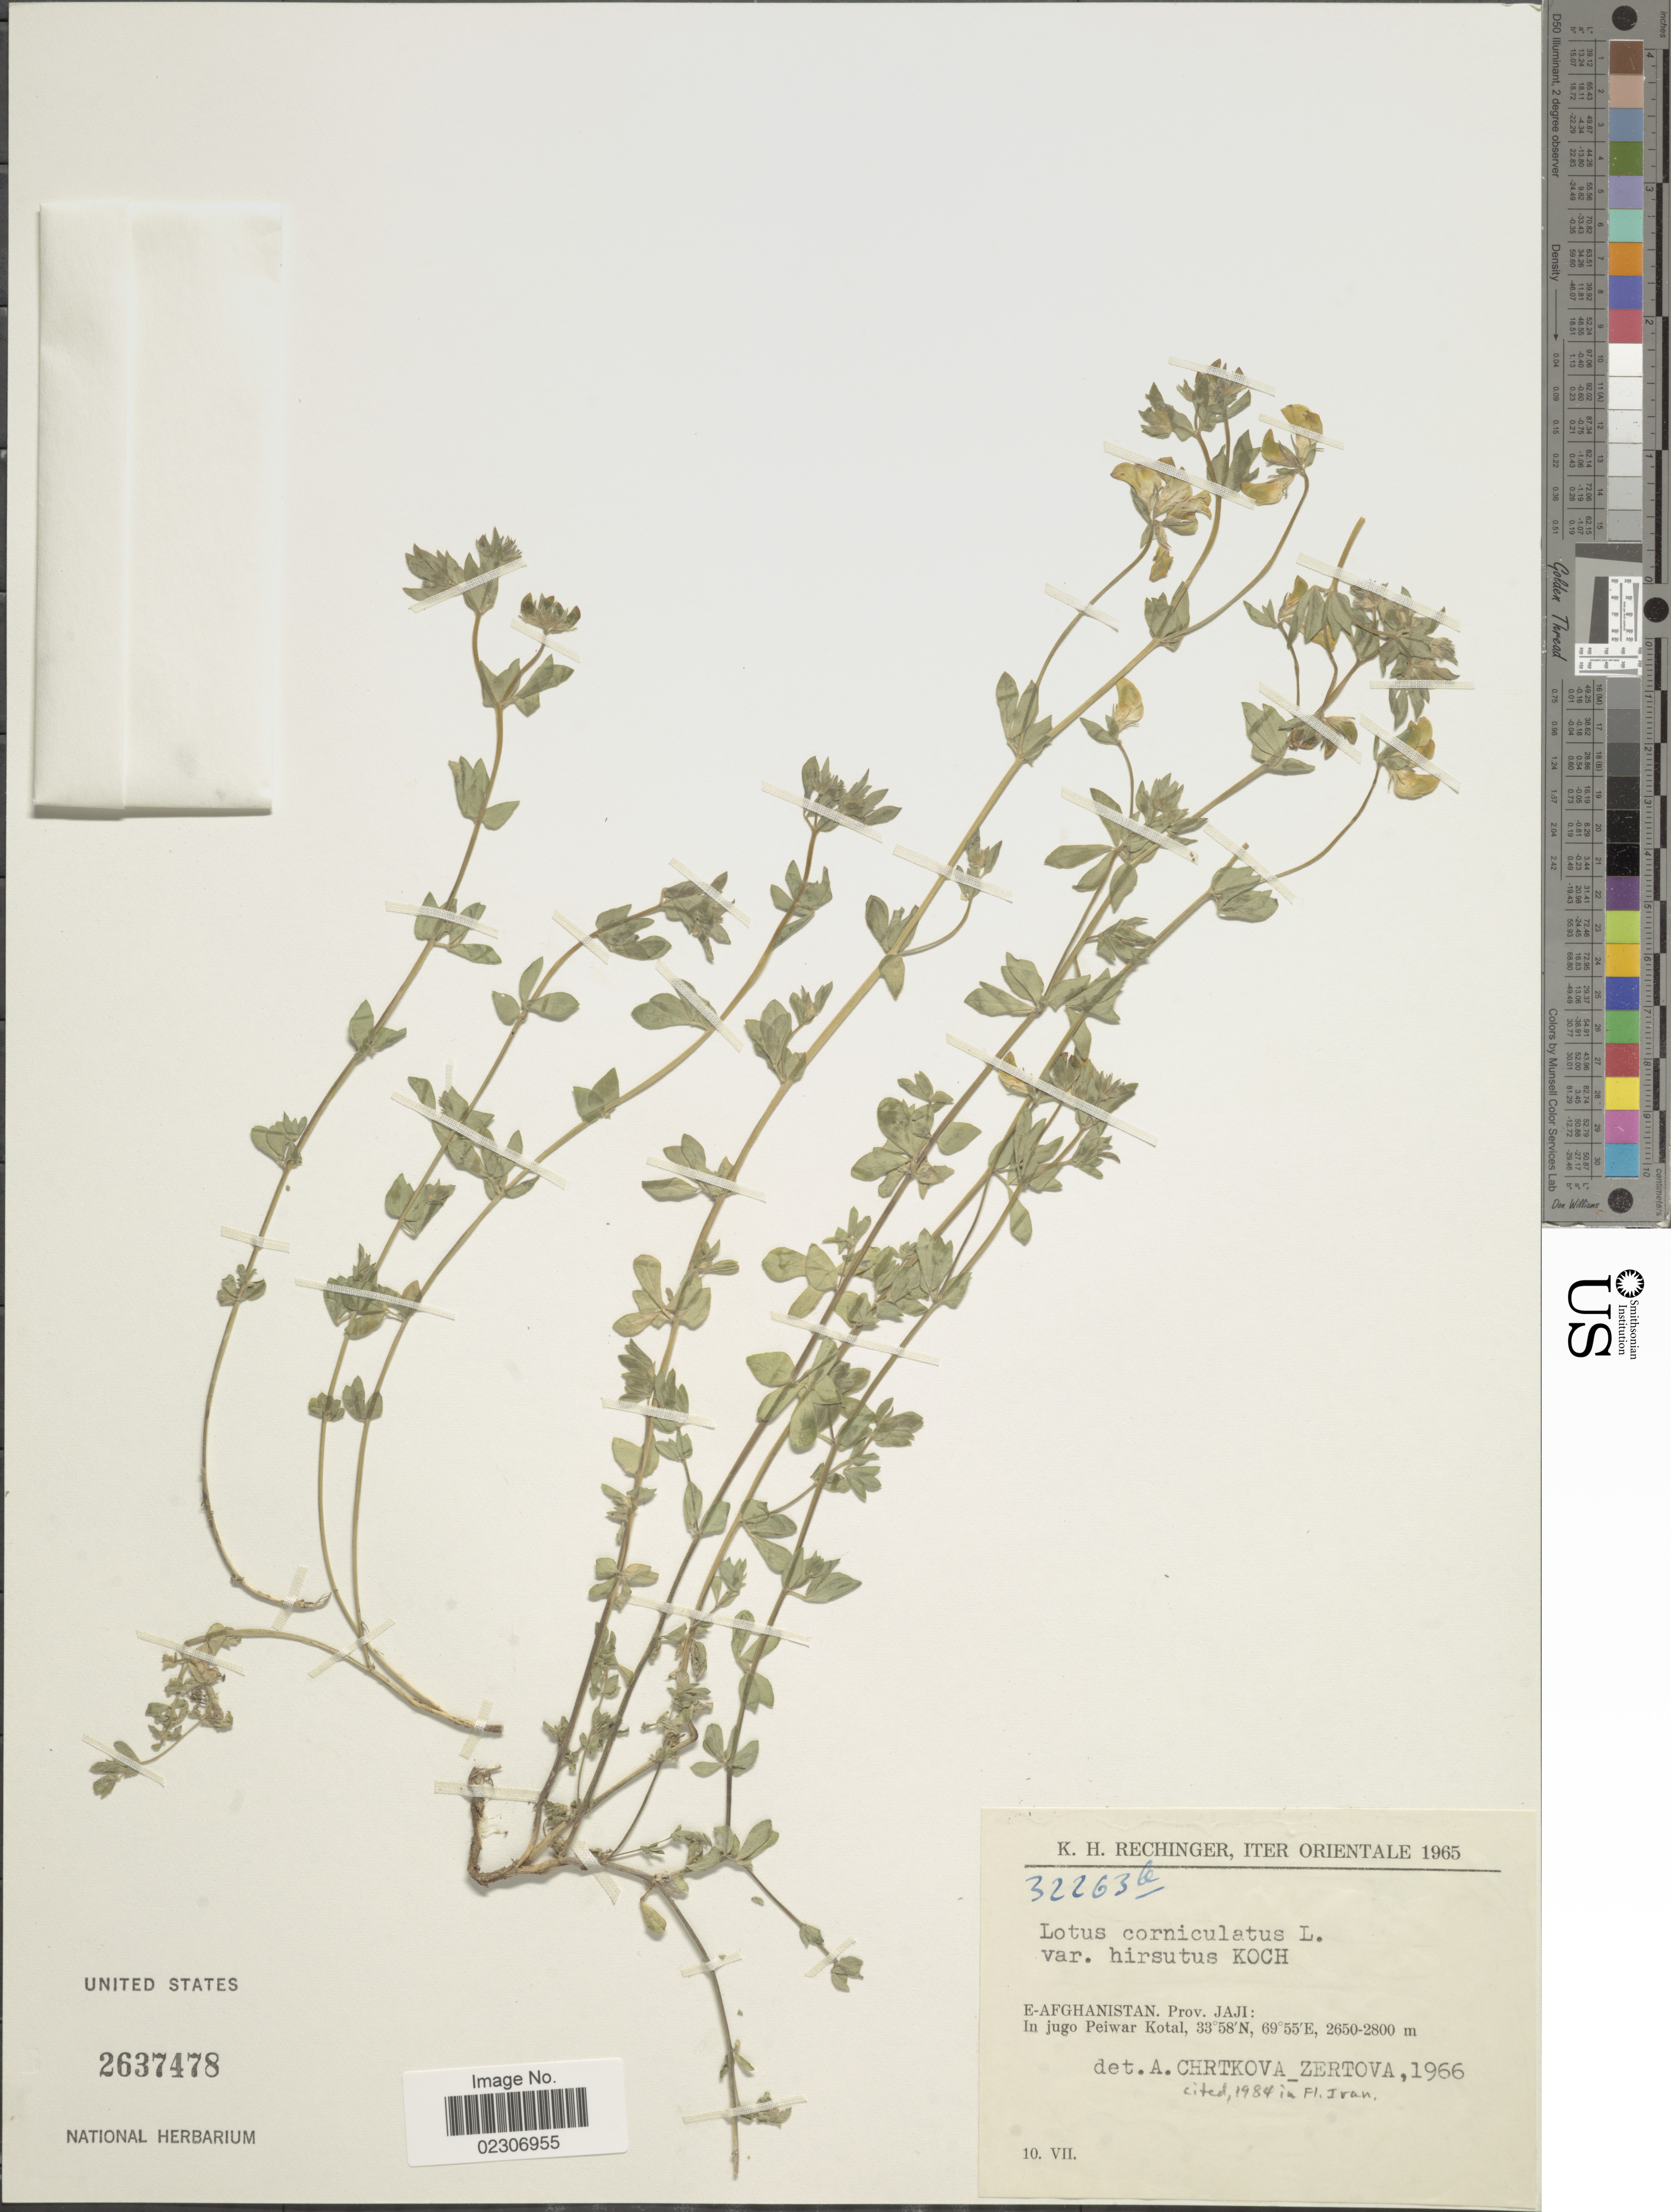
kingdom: Plantae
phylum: Tracheophyta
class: Magnoliopsida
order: Fabales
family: Fabaceae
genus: Lotus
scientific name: Lotus corniculatus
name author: L.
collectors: K. H. Rechinger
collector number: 32263b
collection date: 1965-07-10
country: Afghanistan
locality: E-Afghanistan. Prov. Jaji: In jugo Peiwar Kotal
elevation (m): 2650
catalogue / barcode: US 2637478